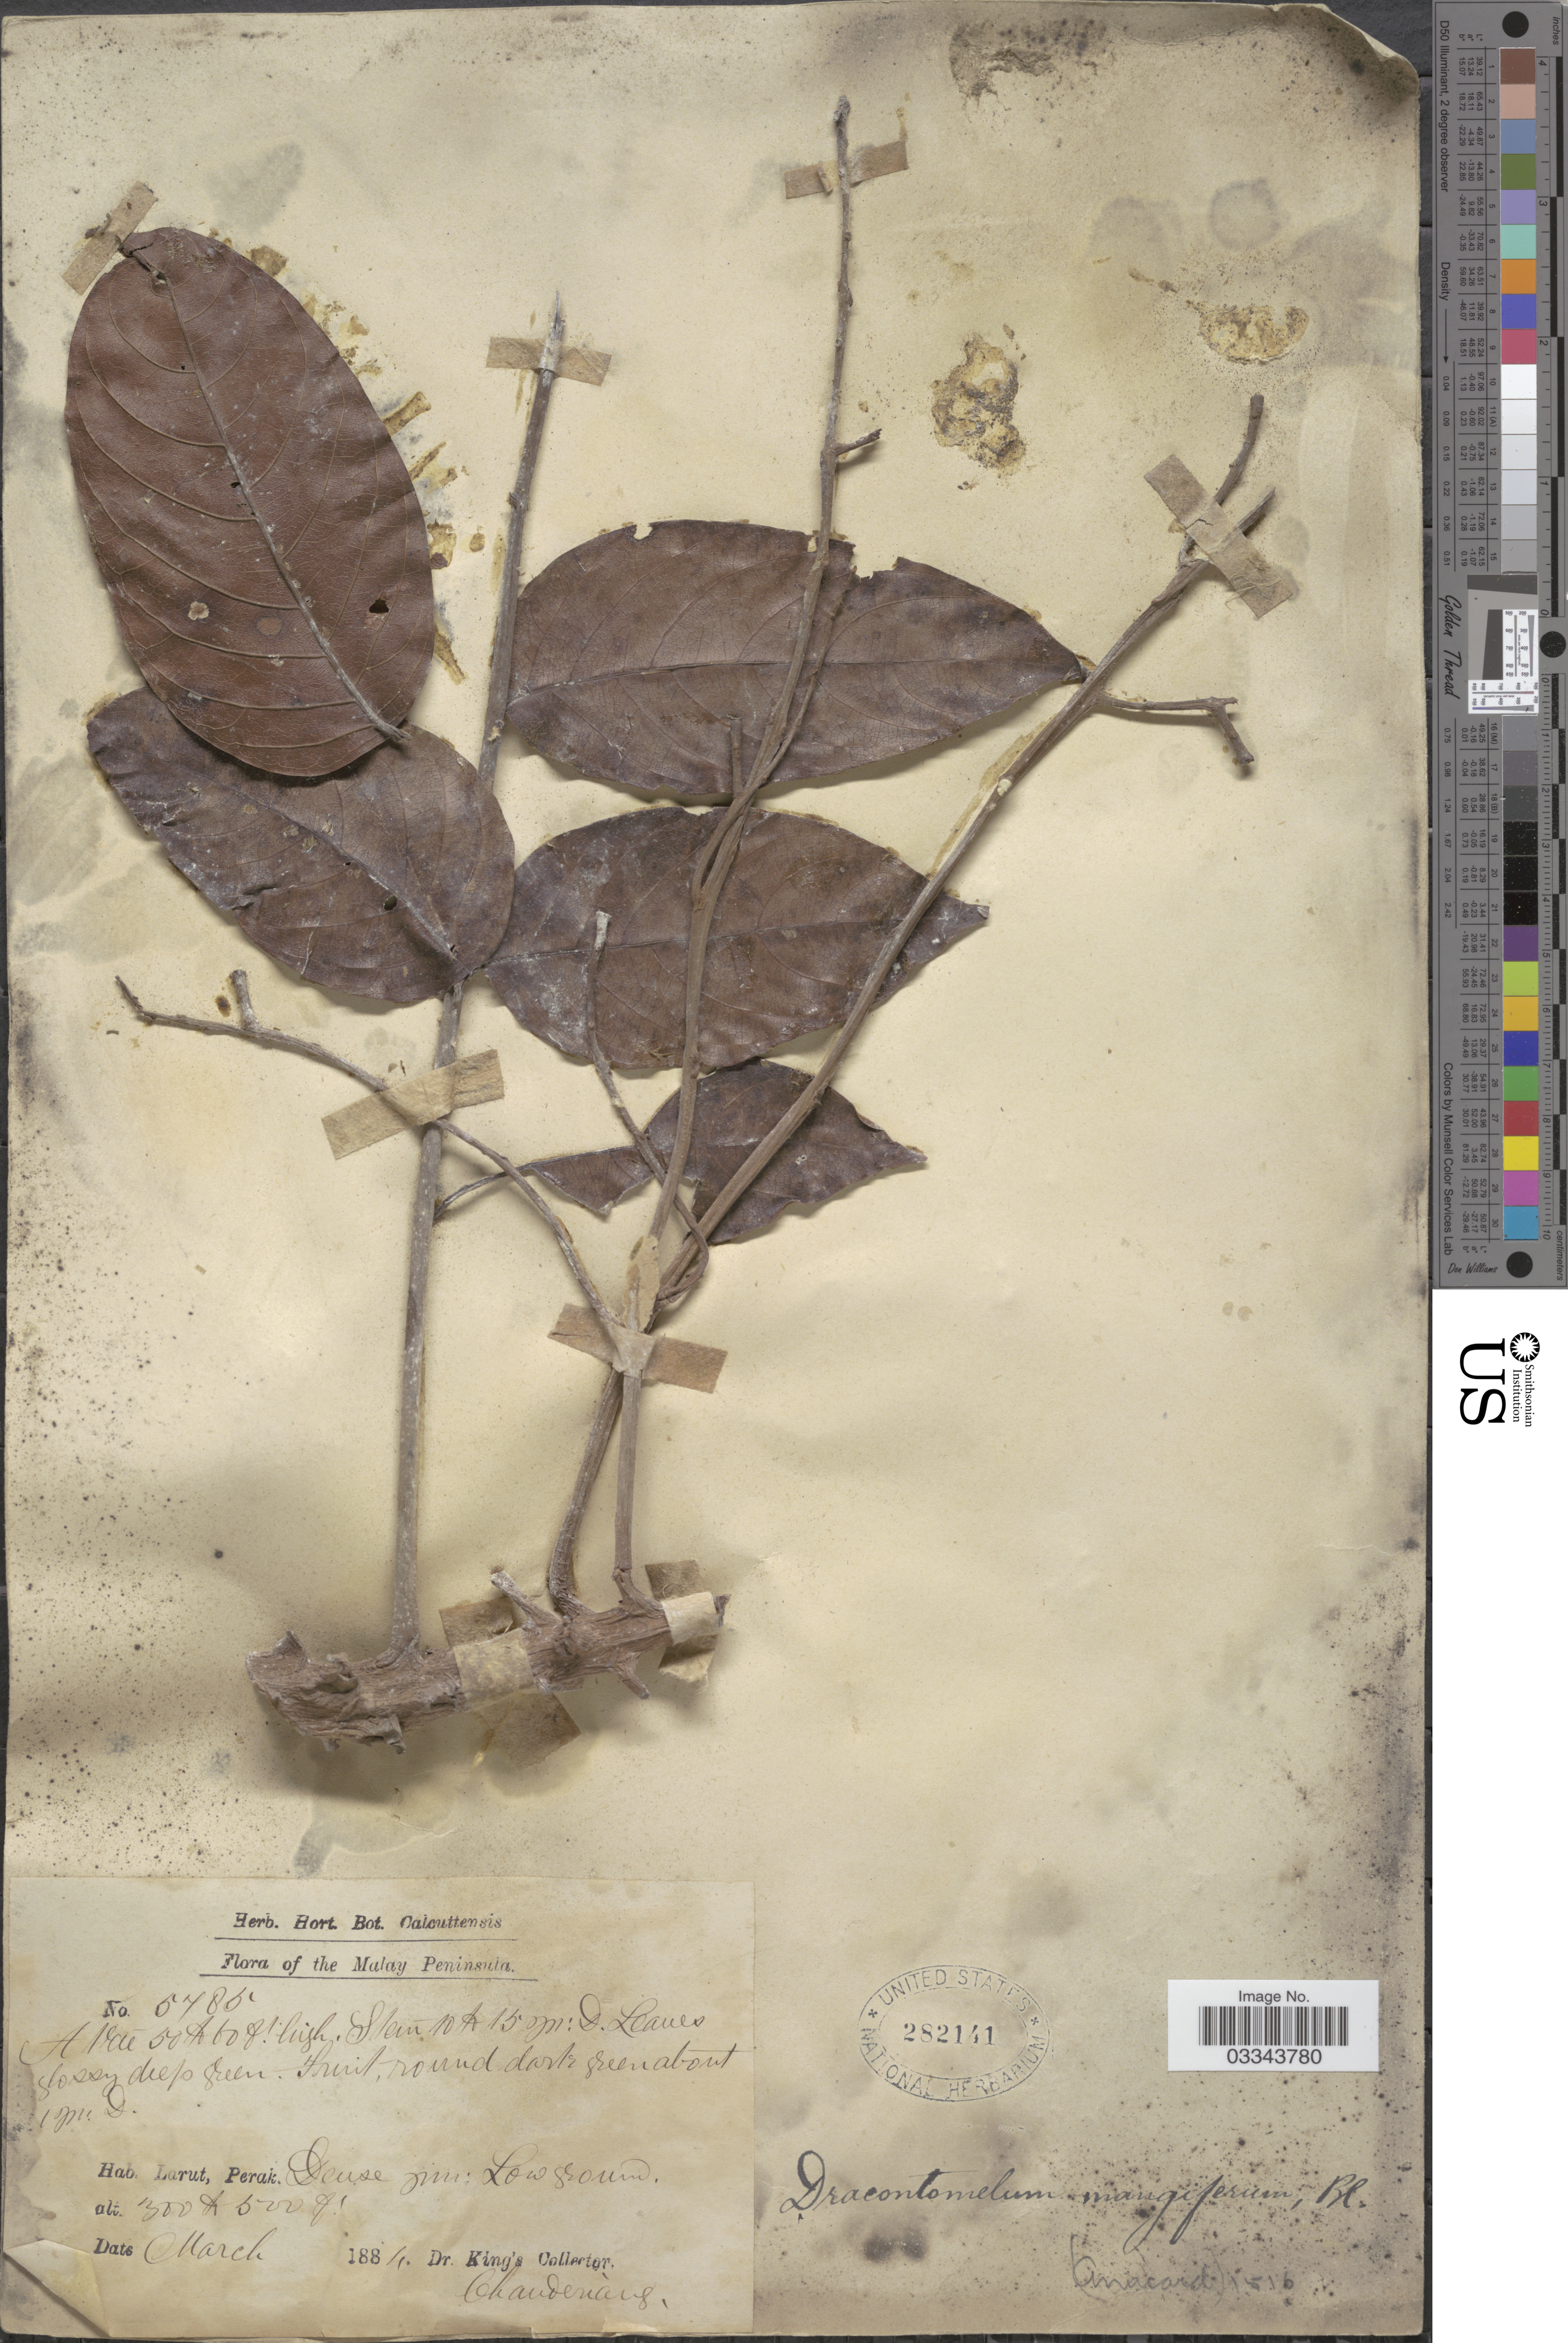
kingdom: Plantae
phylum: Tracheophyta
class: Magnoliopsida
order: Sapindales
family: Anacardiaceae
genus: Dracontomelon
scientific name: Dracontomelon mangiferum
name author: Blume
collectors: Dr. King's collector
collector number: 5785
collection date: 1884-03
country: Malaysia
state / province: Perak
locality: Malay Peninsula. Larut.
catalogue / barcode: US 282141